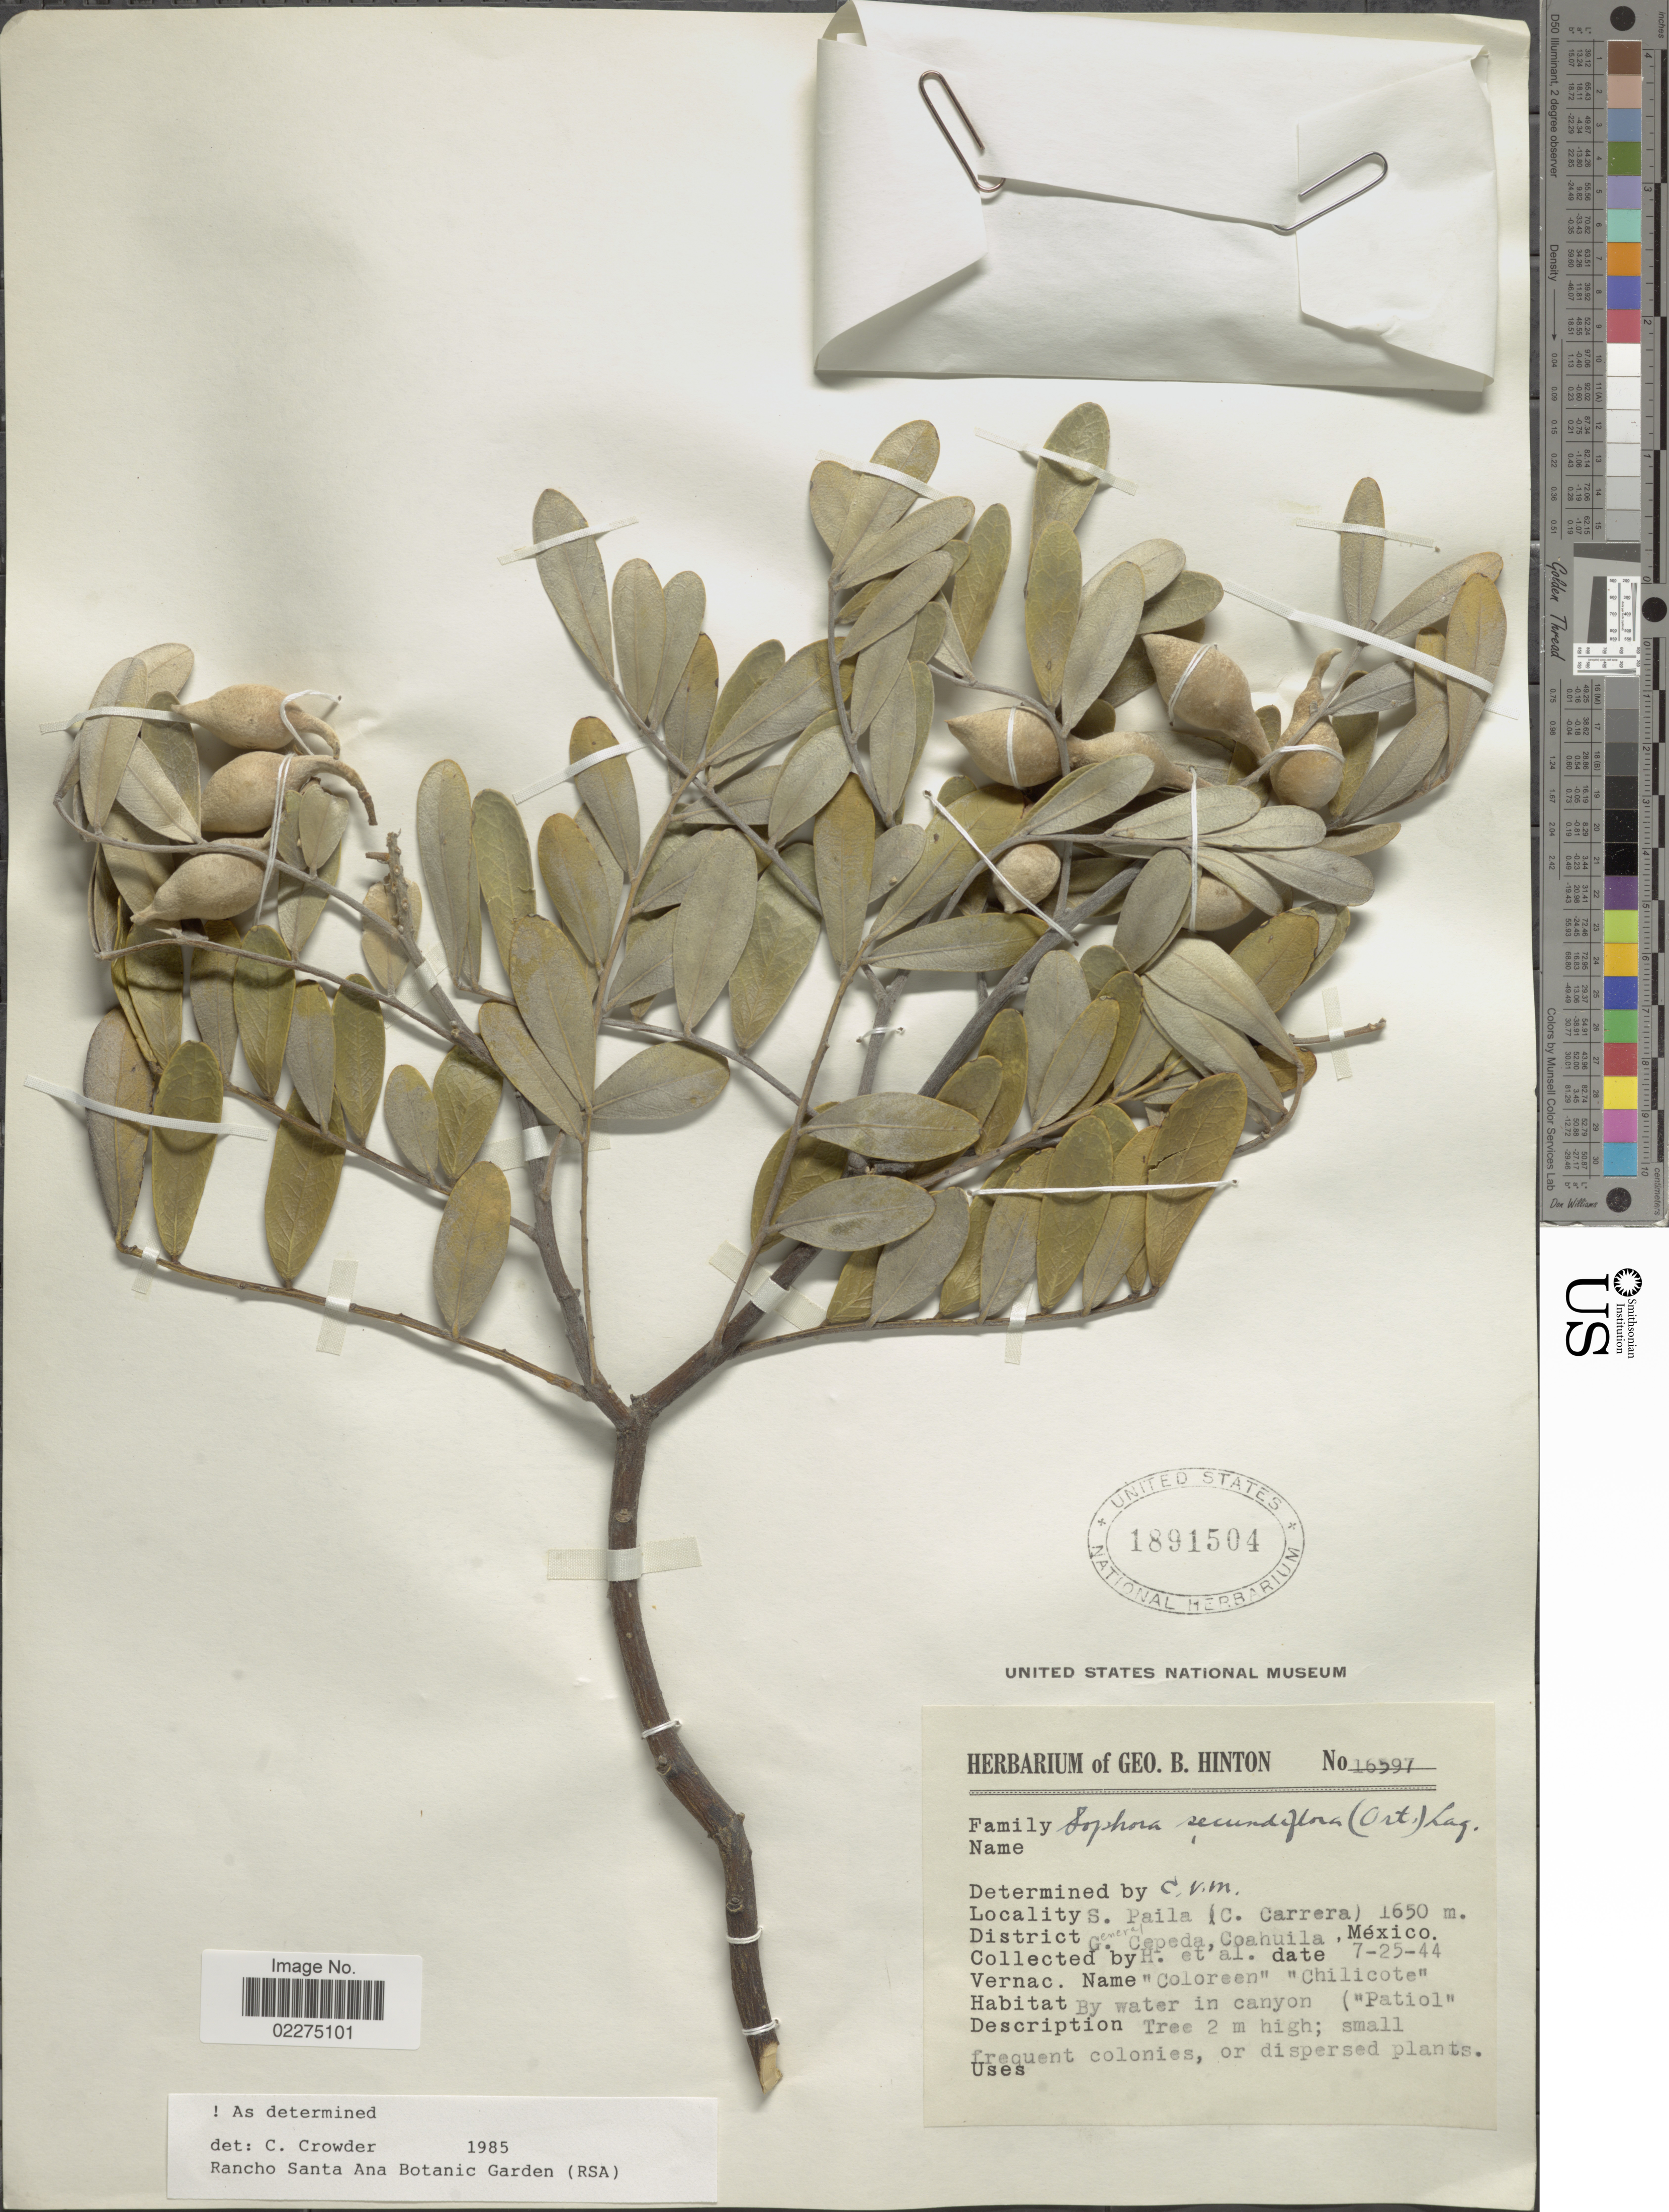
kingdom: Plantae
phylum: Tracheophyta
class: Magnoliopsida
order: Fabales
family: Fabaceae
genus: Dermatophyllum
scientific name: Dermatophyllum secundiflorum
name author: (Ortega) Gandhi & Reveal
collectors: G. B. Hinton & et al.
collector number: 16597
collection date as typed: Transcribed d/m/y: 25/7/44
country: Mexico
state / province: Coahuila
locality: S. Paila (C. Carrera). District General Cepeda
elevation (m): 1650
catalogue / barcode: US 1891504